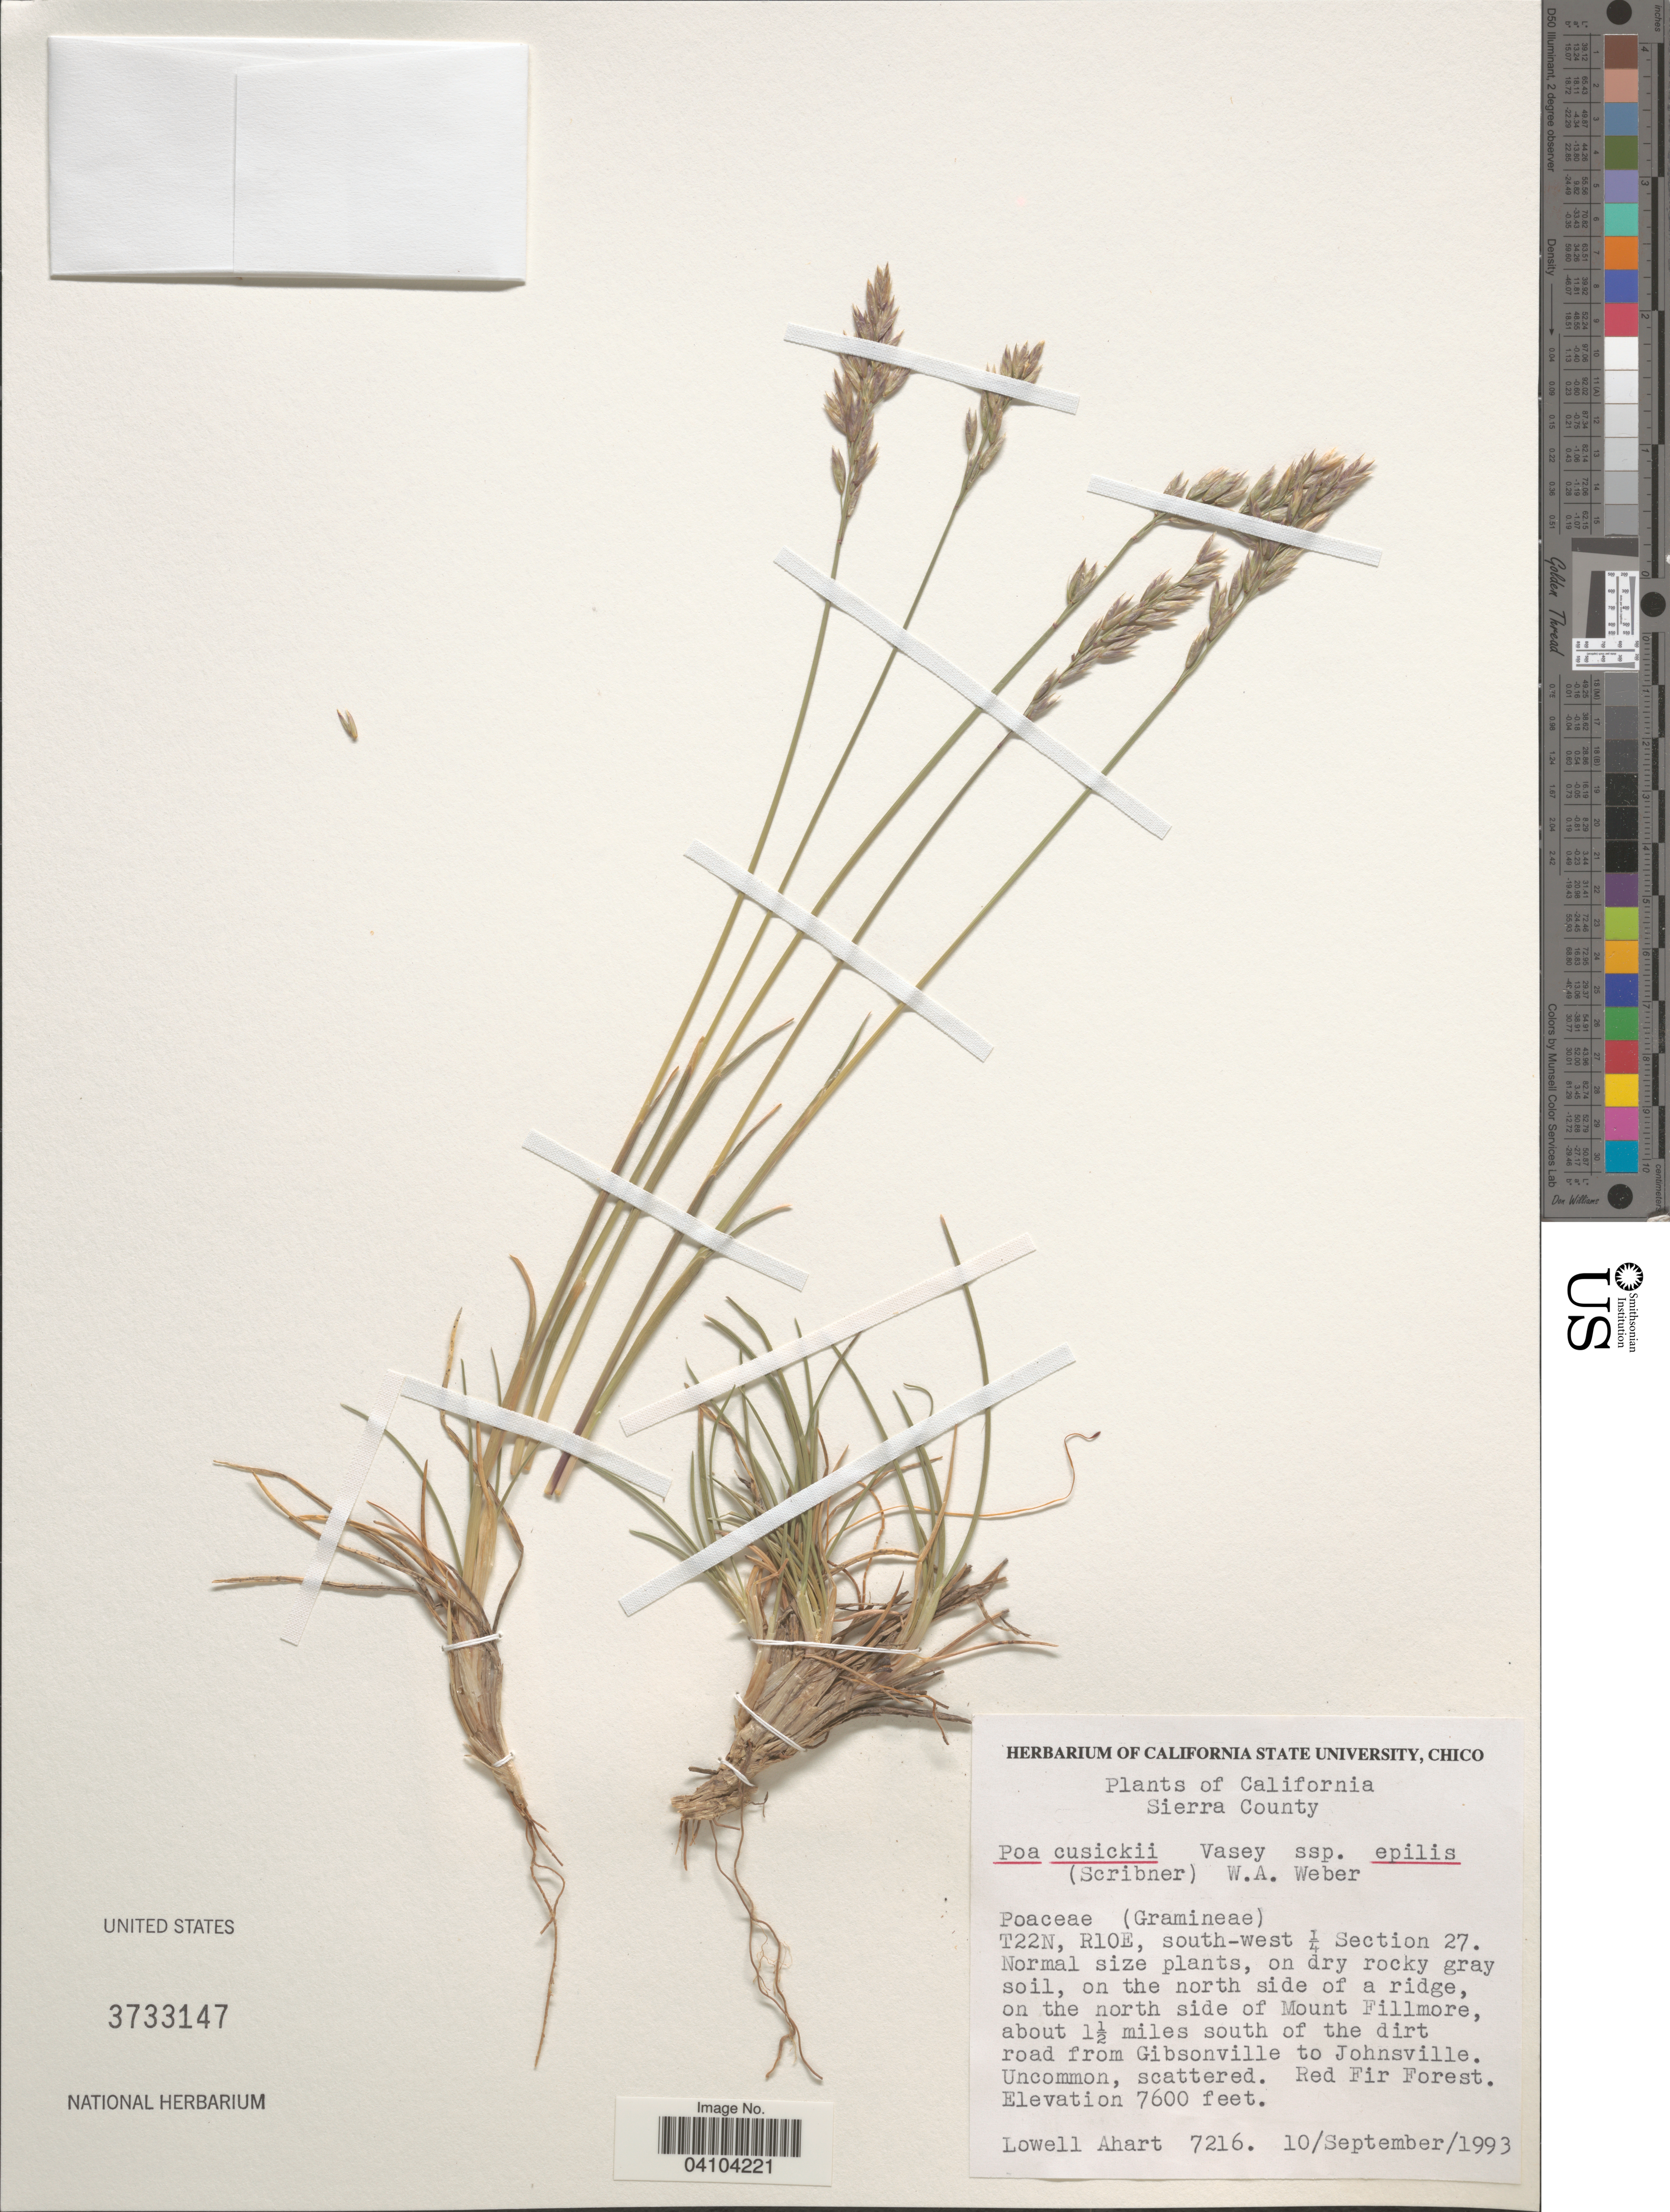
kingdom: Plantae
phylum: Tracheophyta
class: Liliopsida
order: Poales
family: Poaceae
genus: Poa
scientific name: Poa cusickii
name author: Vasey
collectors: L. Ahart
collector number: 7216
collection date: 1993-09-10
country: United States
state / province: California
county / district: Sierra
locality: Sierra County. T22N, R10E, south-west ¼ Section 27. Normal size plants, on dry rocks gray soil, on the north side of a ridge, on the north side of Mount Fillmore, about 1½ miles south of the dirt road from Gibsonville to Johnsville. Red Fir Forest.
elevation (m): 2316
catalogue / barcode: US 3733147